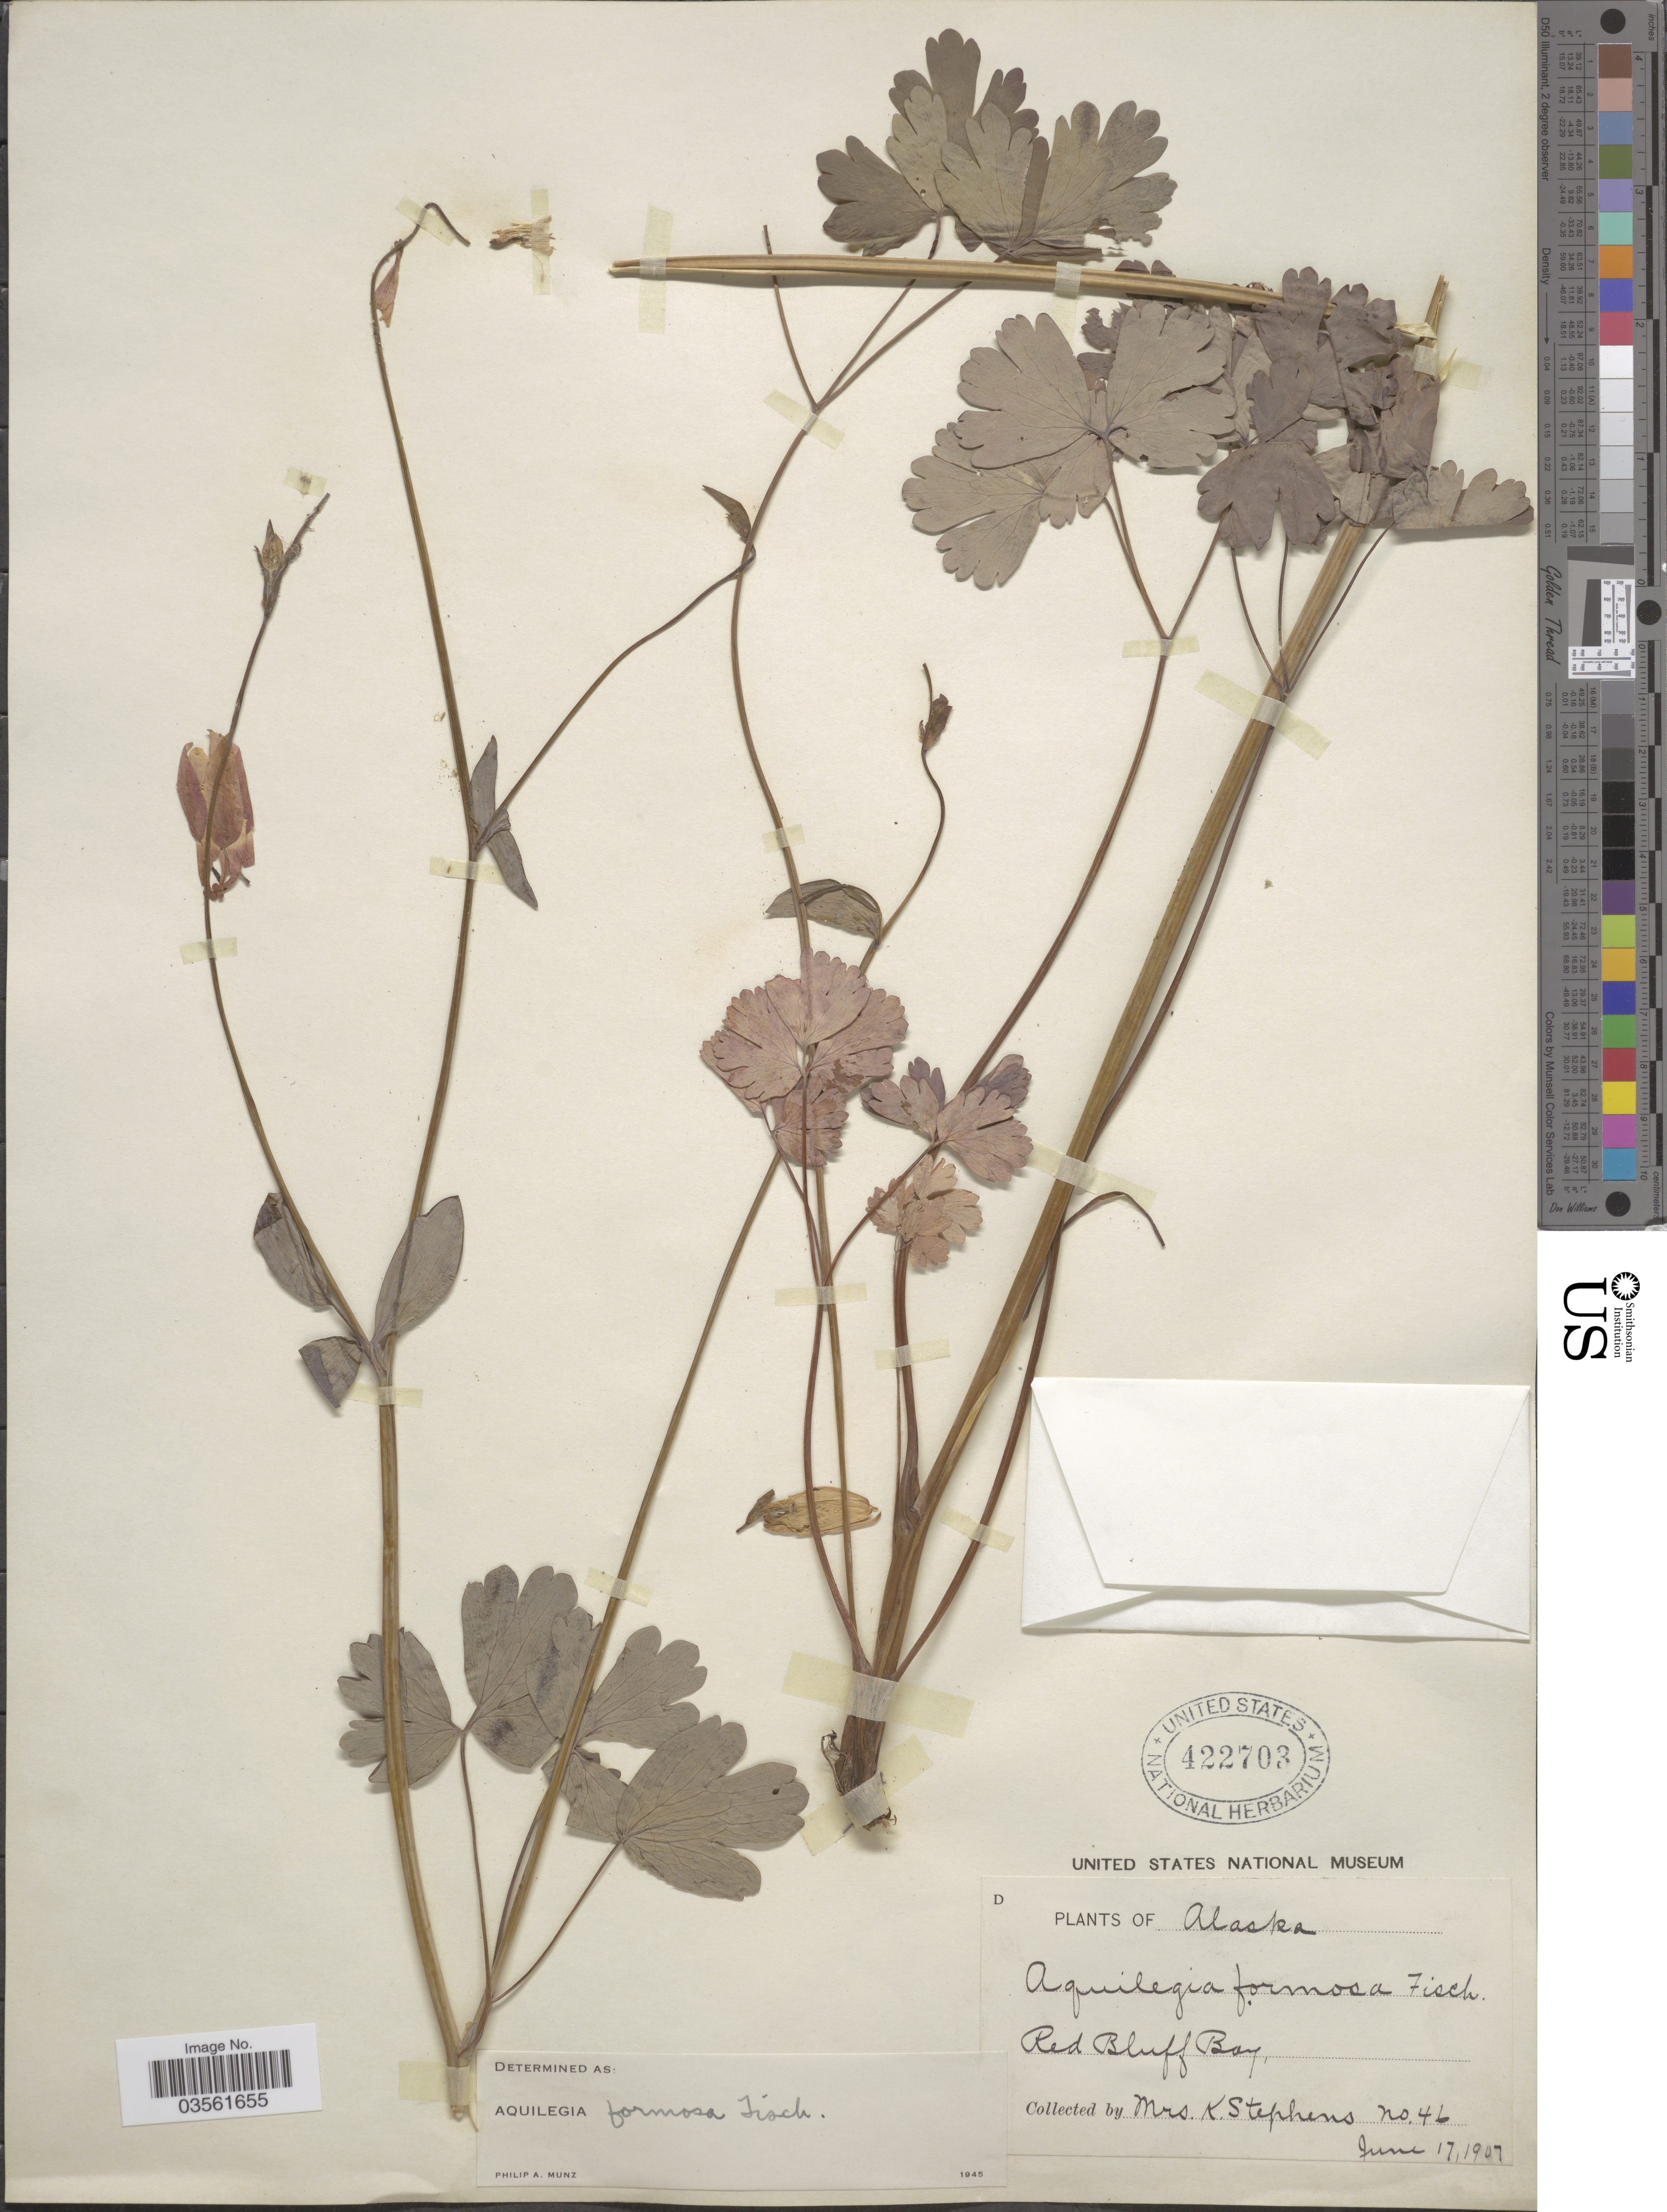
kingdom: Plantae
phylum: Tracheophyta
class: Magnoliopsida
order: Ranunculales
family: Ranunculaceae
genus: Aquilegia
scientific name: Aquilegia formosa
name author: Fisch. ex DC.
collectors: K. Stephens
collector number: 46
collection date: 1907-06-17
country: United States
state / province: Alaska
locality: Red Bluff Bay.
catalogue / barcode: US 422703